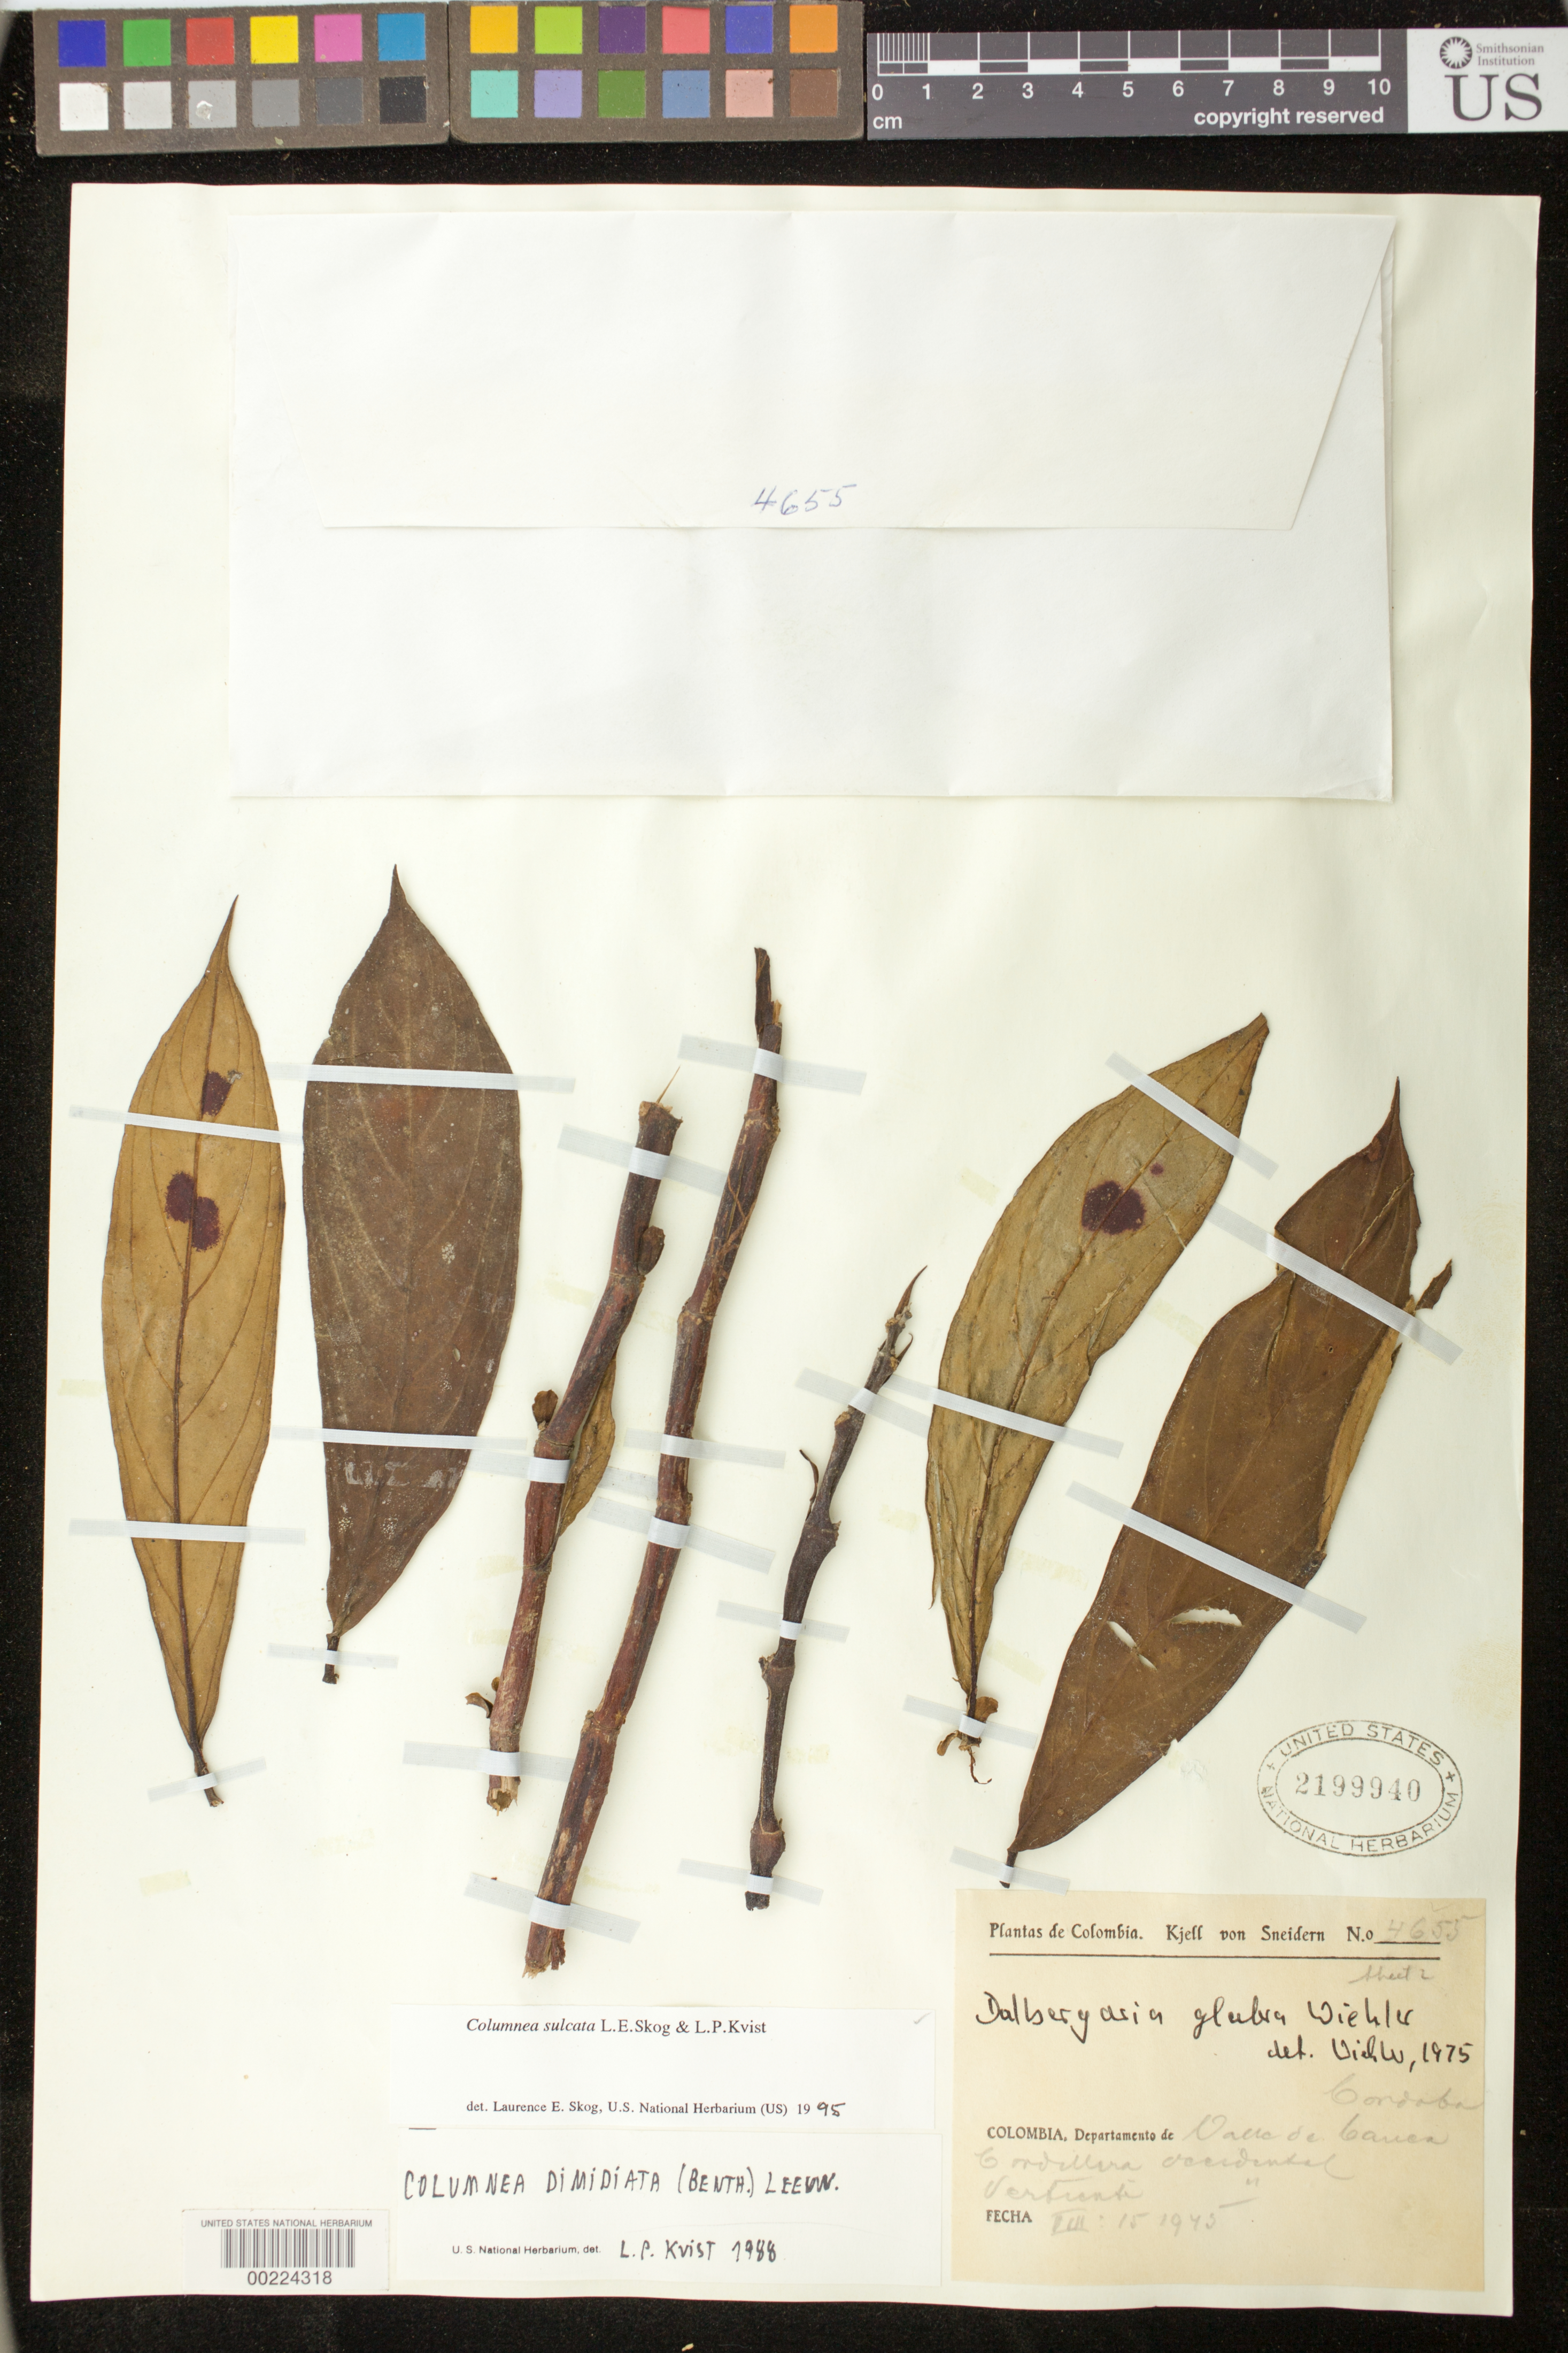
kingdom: Plantae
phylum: Tracheophyta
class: Magnoliopsida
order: Lamiales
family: Gesneriaceae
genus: Columnea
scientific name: Columnea sulcata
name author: L.E. Skog & L.P. Kvist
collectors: K. von Sneidern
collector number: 4655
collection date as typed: Aug 1945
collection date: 1945-08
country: Colombia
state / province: Valle del Cauca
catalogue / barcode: US 2199940